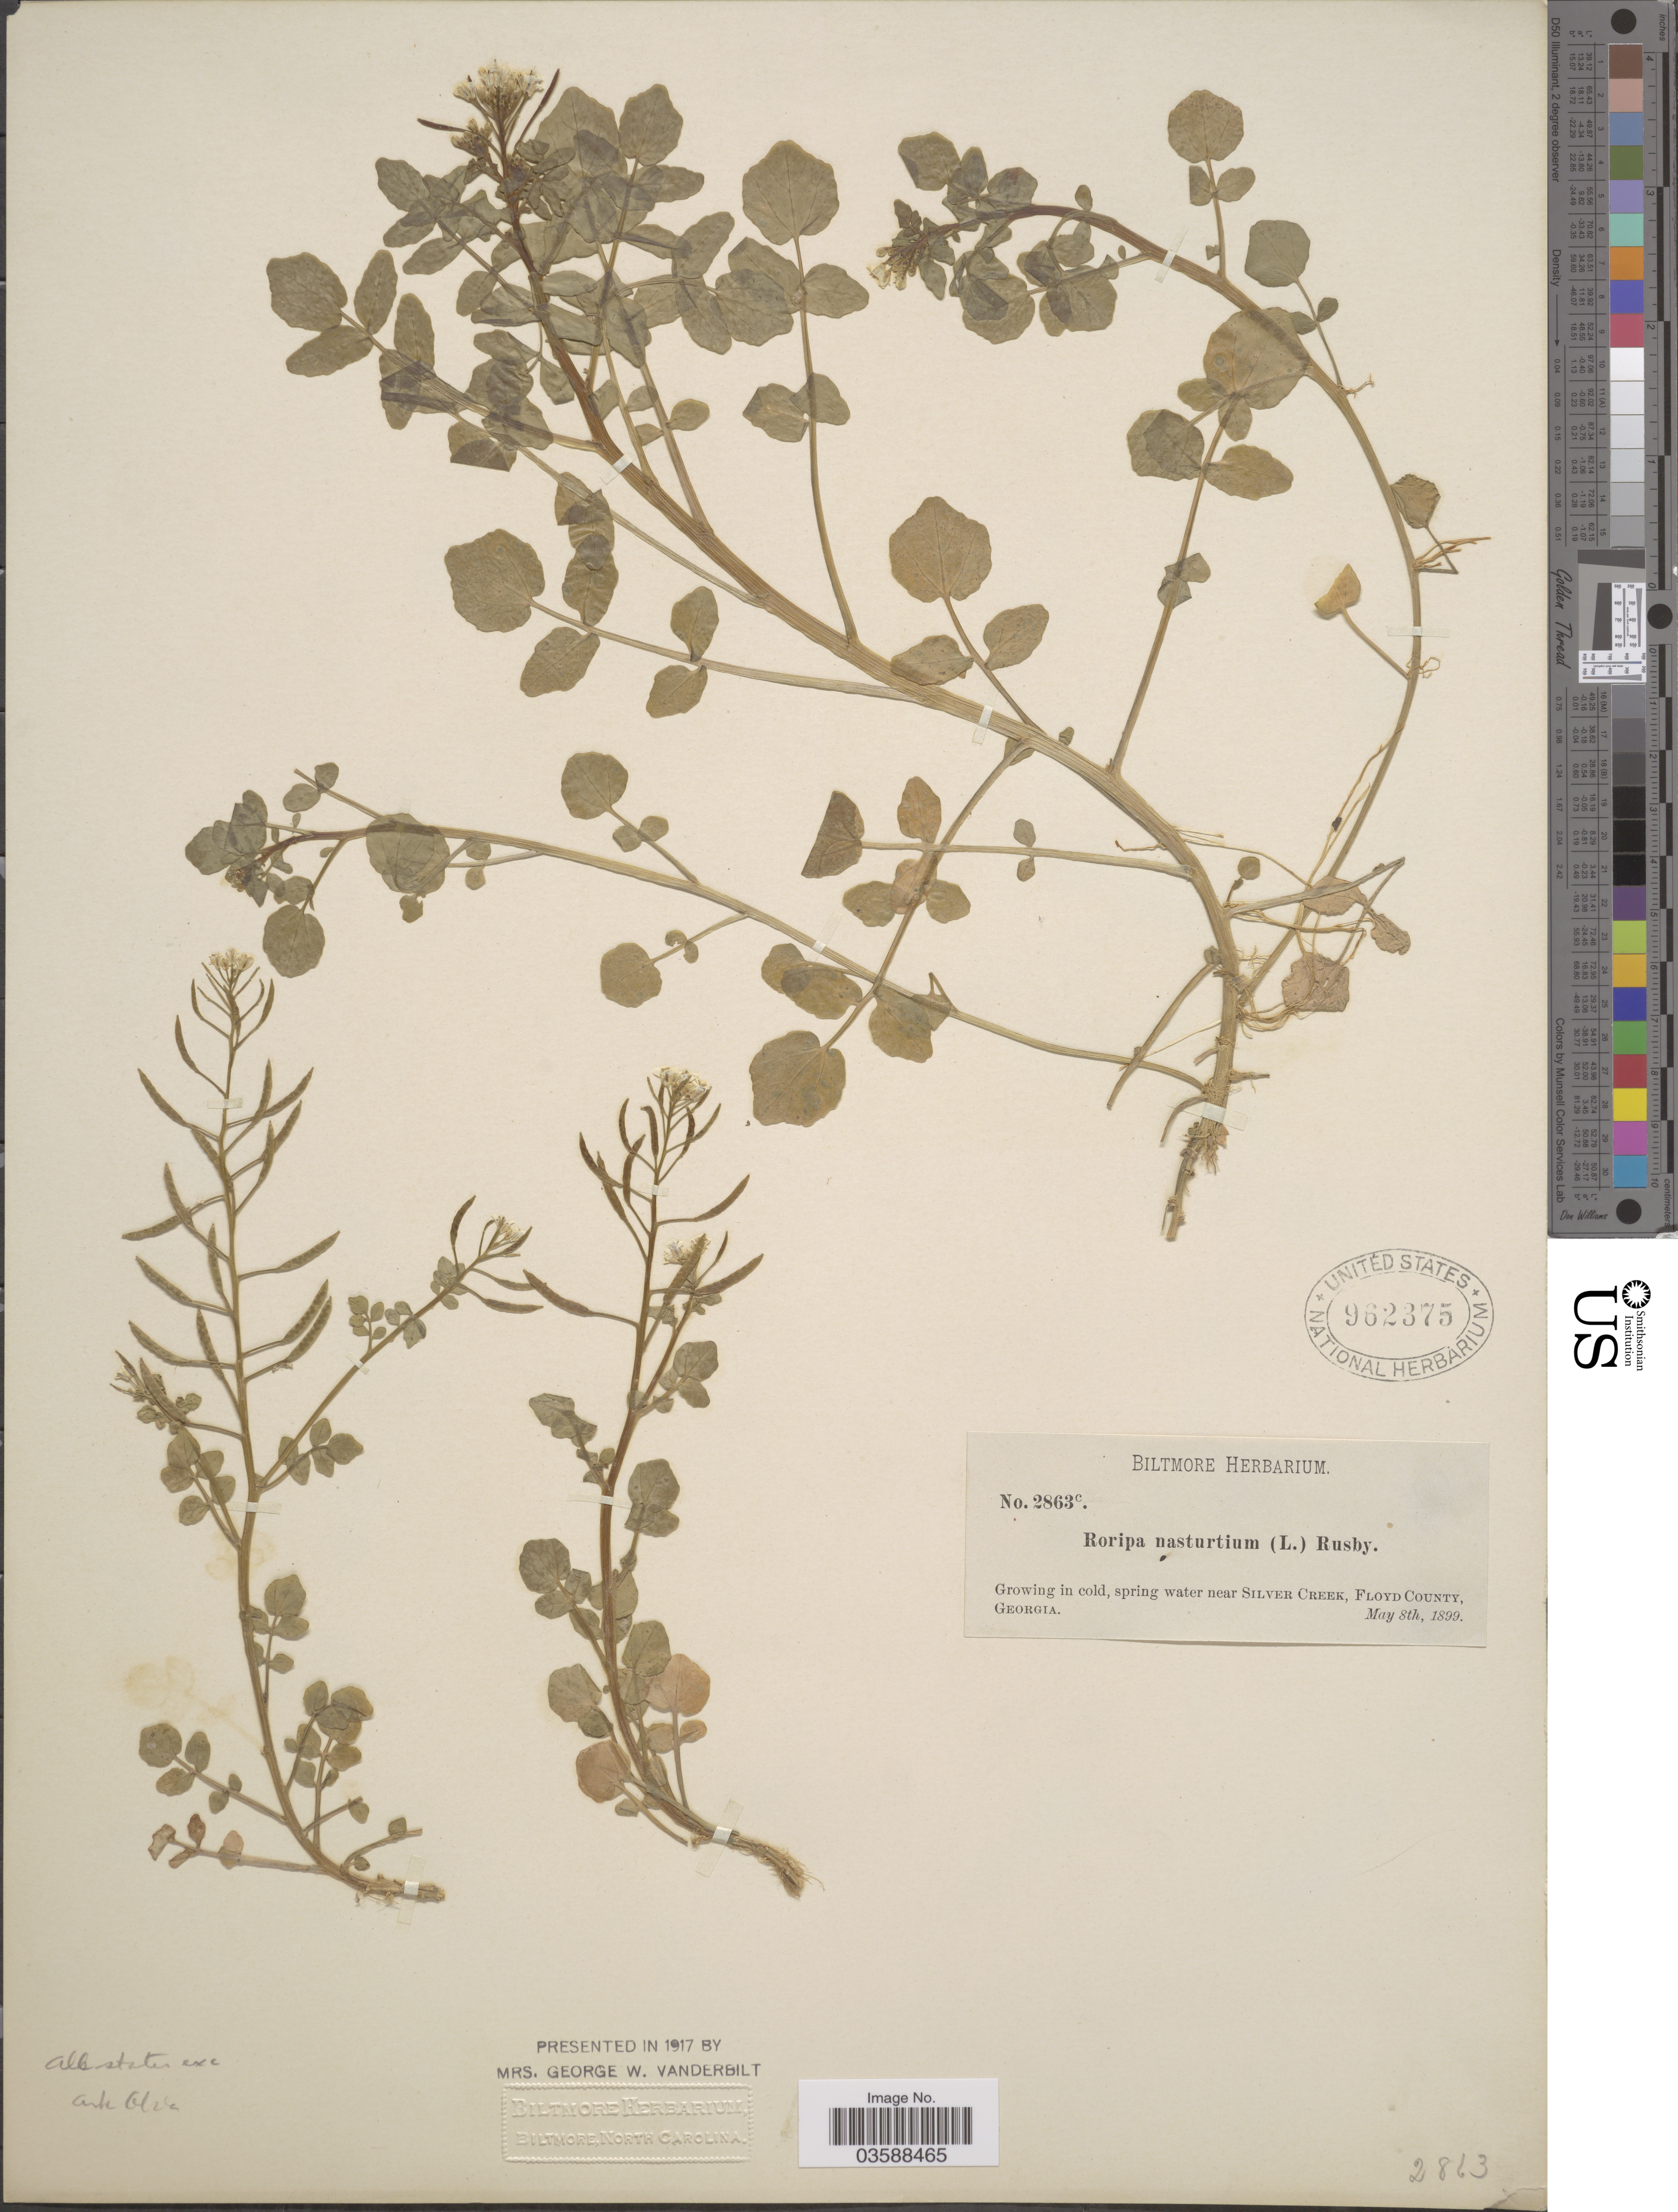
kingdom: Plantae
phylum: Tracheophyta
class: Magnoliopsida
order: Brassicales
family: Brassicaceae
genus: Nasturtium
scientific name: Nasturtium officinale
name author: R. Br.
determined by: Strong, M. T., (US), Smithsonian Institution - National Museum of Natural History (UNITED STATES)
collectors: ex herb. Biltmore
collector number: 2863c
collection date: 1899-05-08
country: United States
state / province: Georgia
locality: Spring water near Silver Creek, Floyd County.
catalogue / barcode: US 962375